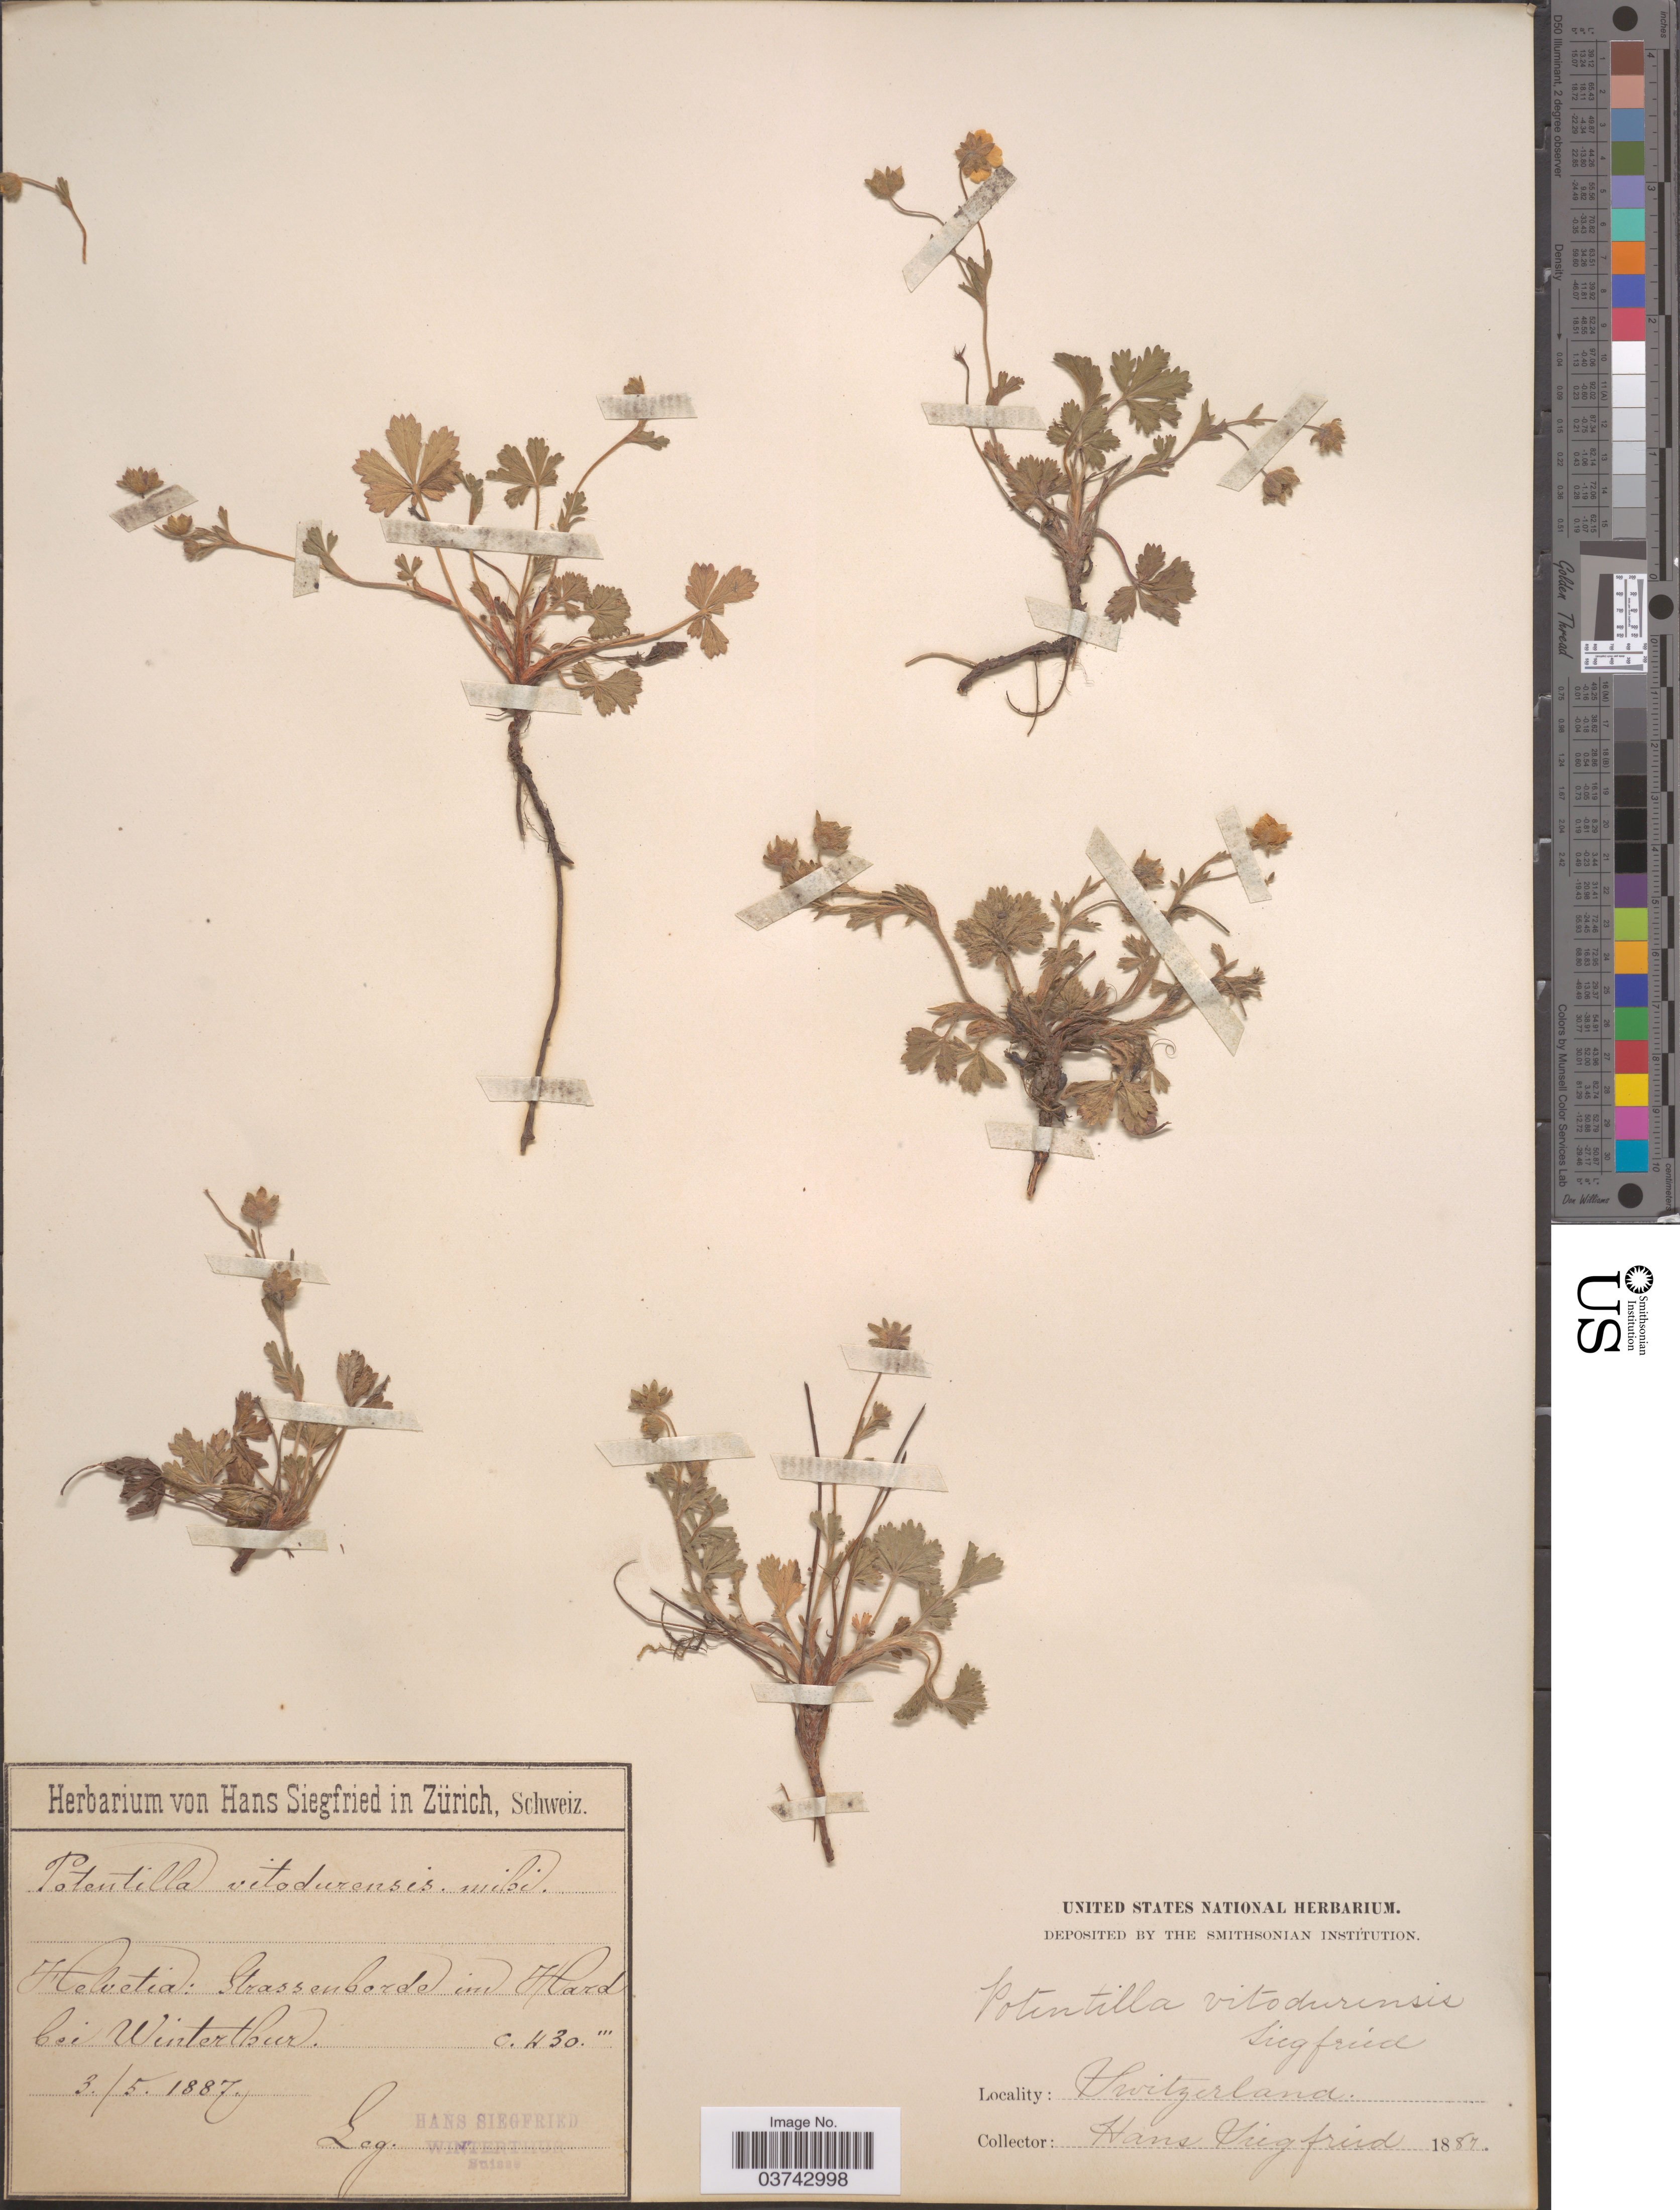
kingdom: Plantae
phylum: Tracheophyta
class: Magnoliopsida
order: Rosales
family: Rosaceae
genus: Potentilla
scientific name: Potentilla vitodurensis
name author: Siegfr.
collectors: H. Siegfried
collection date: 1887-05-03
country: Switzerland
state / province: Zürich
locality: Helvetia: Strassenbords im Hard bei Winterthur